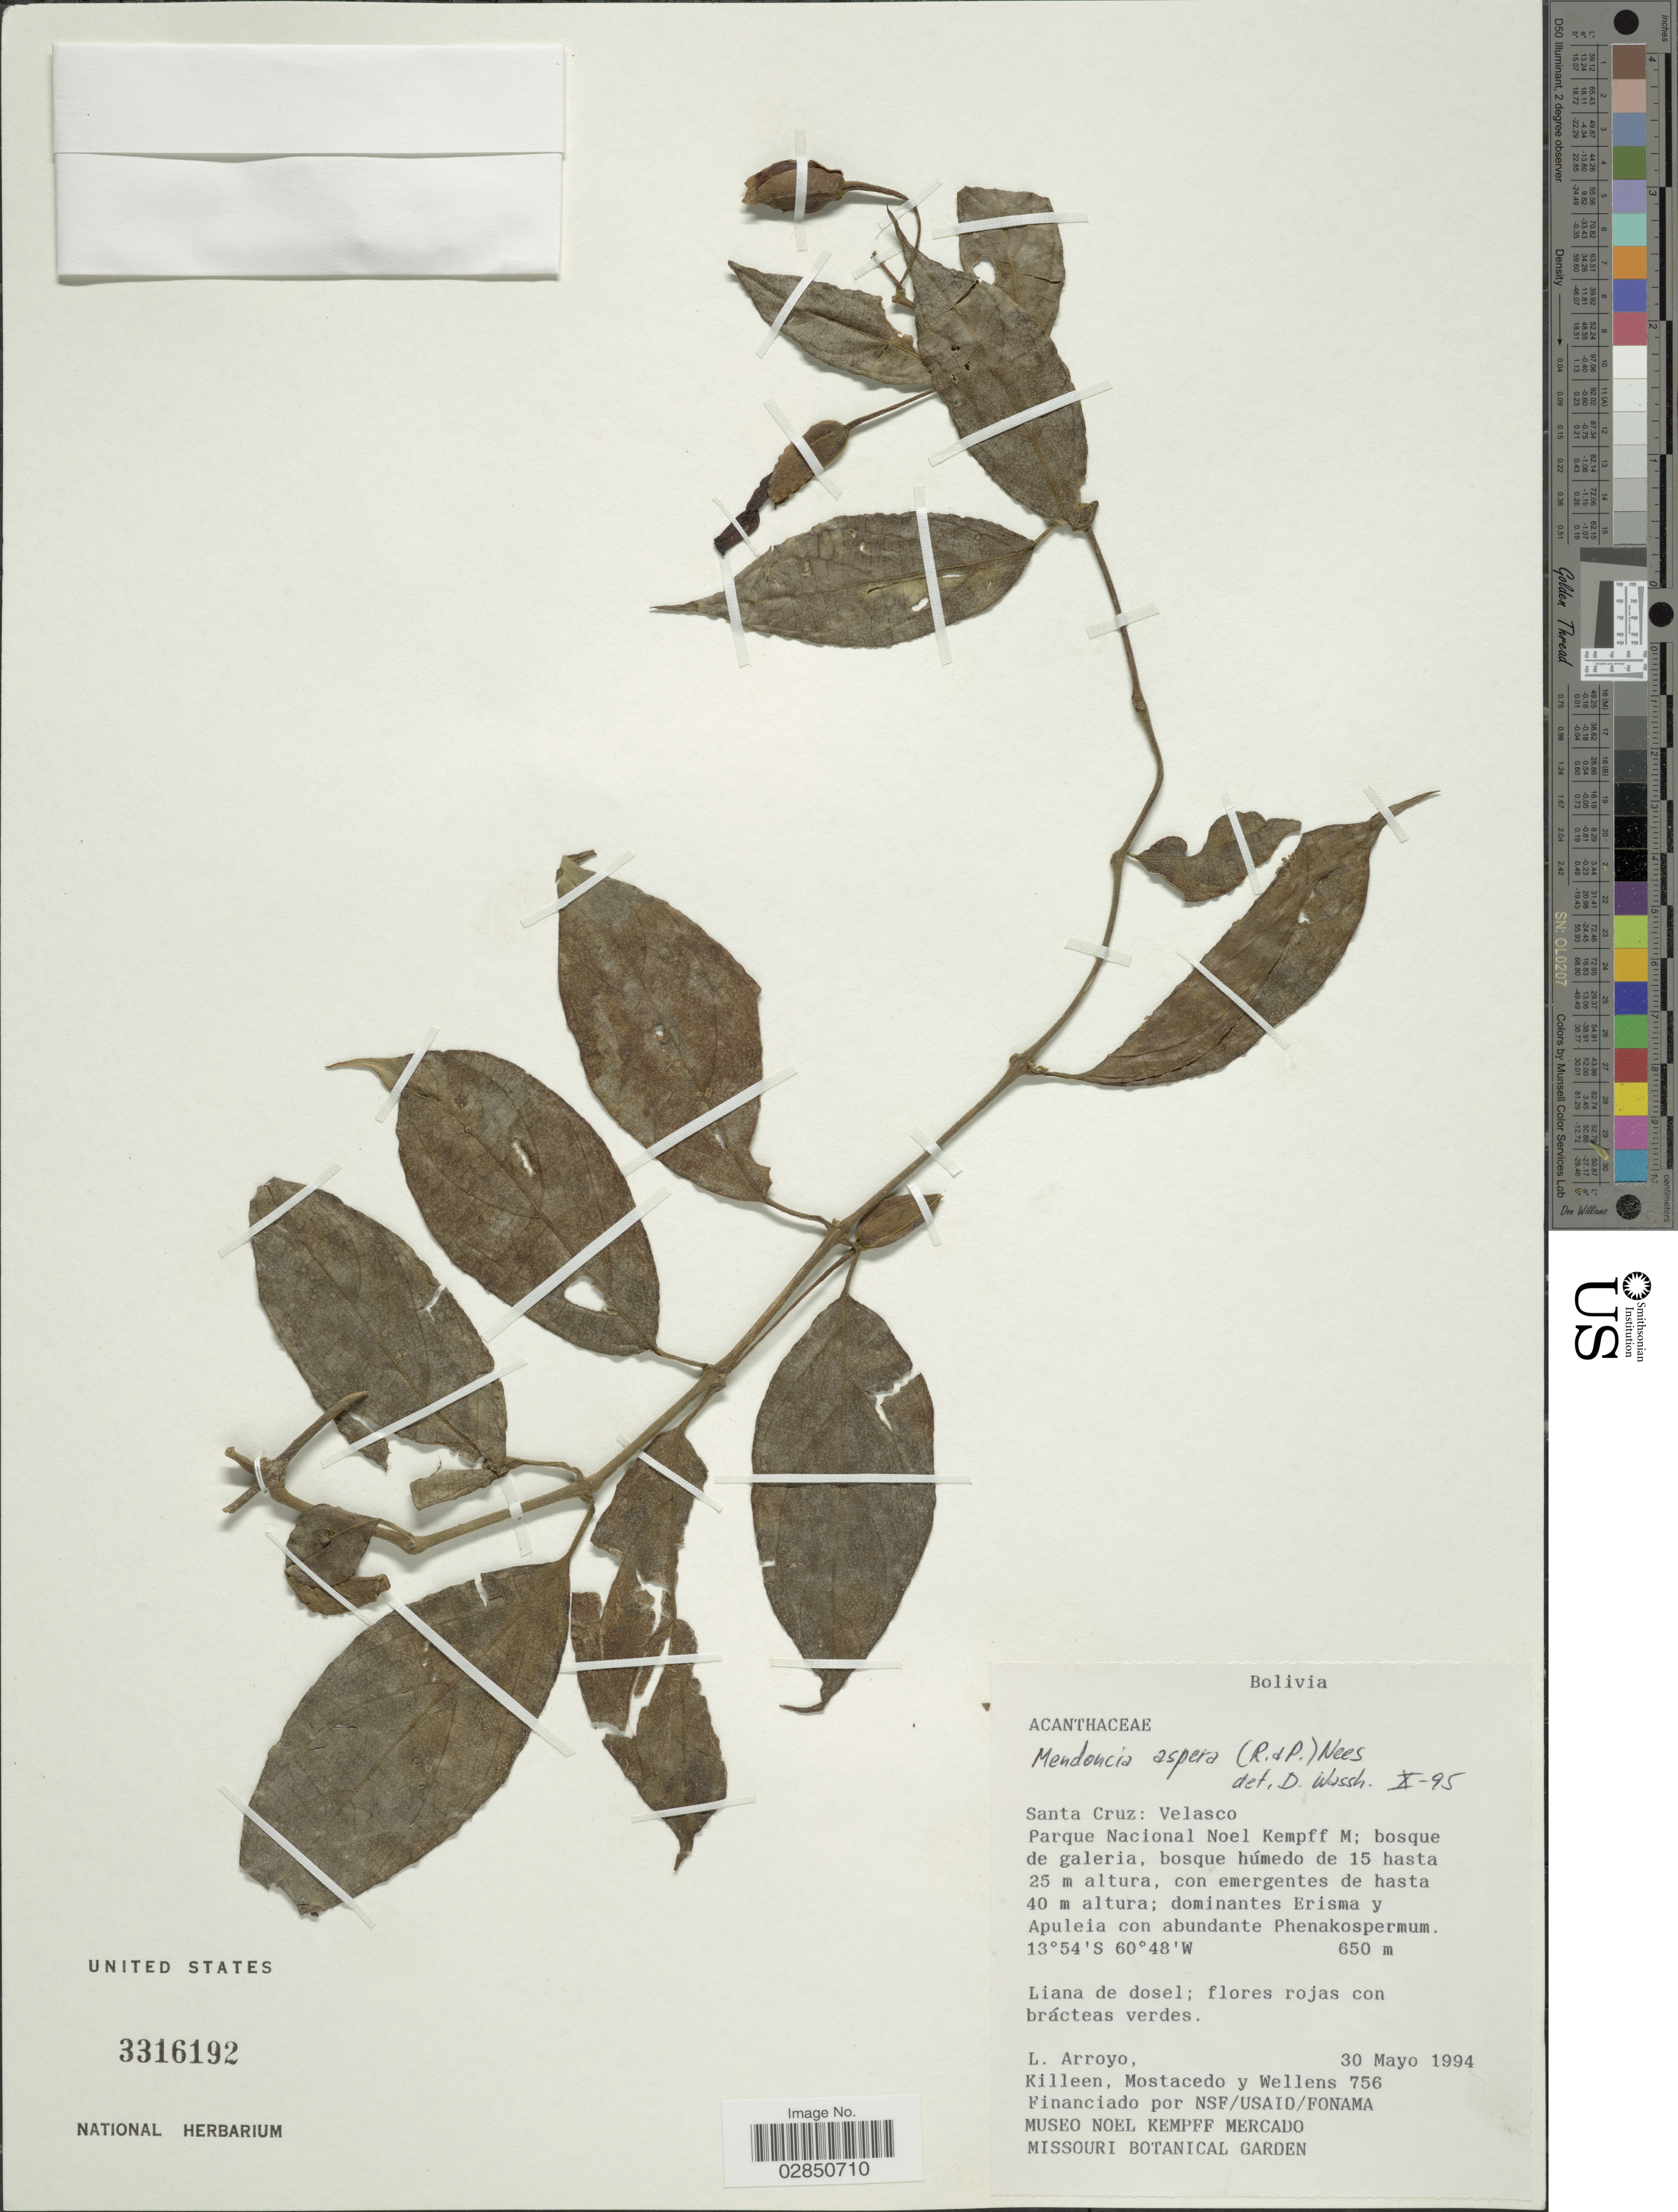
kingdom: Plantae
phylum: Tracheophyta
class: Magnoliopsida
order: Lamiales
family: Acanthaceae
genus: Mendoncia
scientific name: Mendoncia aspera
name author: (Ruiz & Pav.) Nees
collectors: L. Arroyo, Killeen, --, Mostacedo, -- & -. Wellens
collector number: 756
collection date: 1994-05-30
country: Bolivia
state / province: Santa Cruz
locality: Santa Cruz: Velasco, Parque Nacional Noel Kempff M.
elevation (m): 650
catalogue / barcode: US 3316192